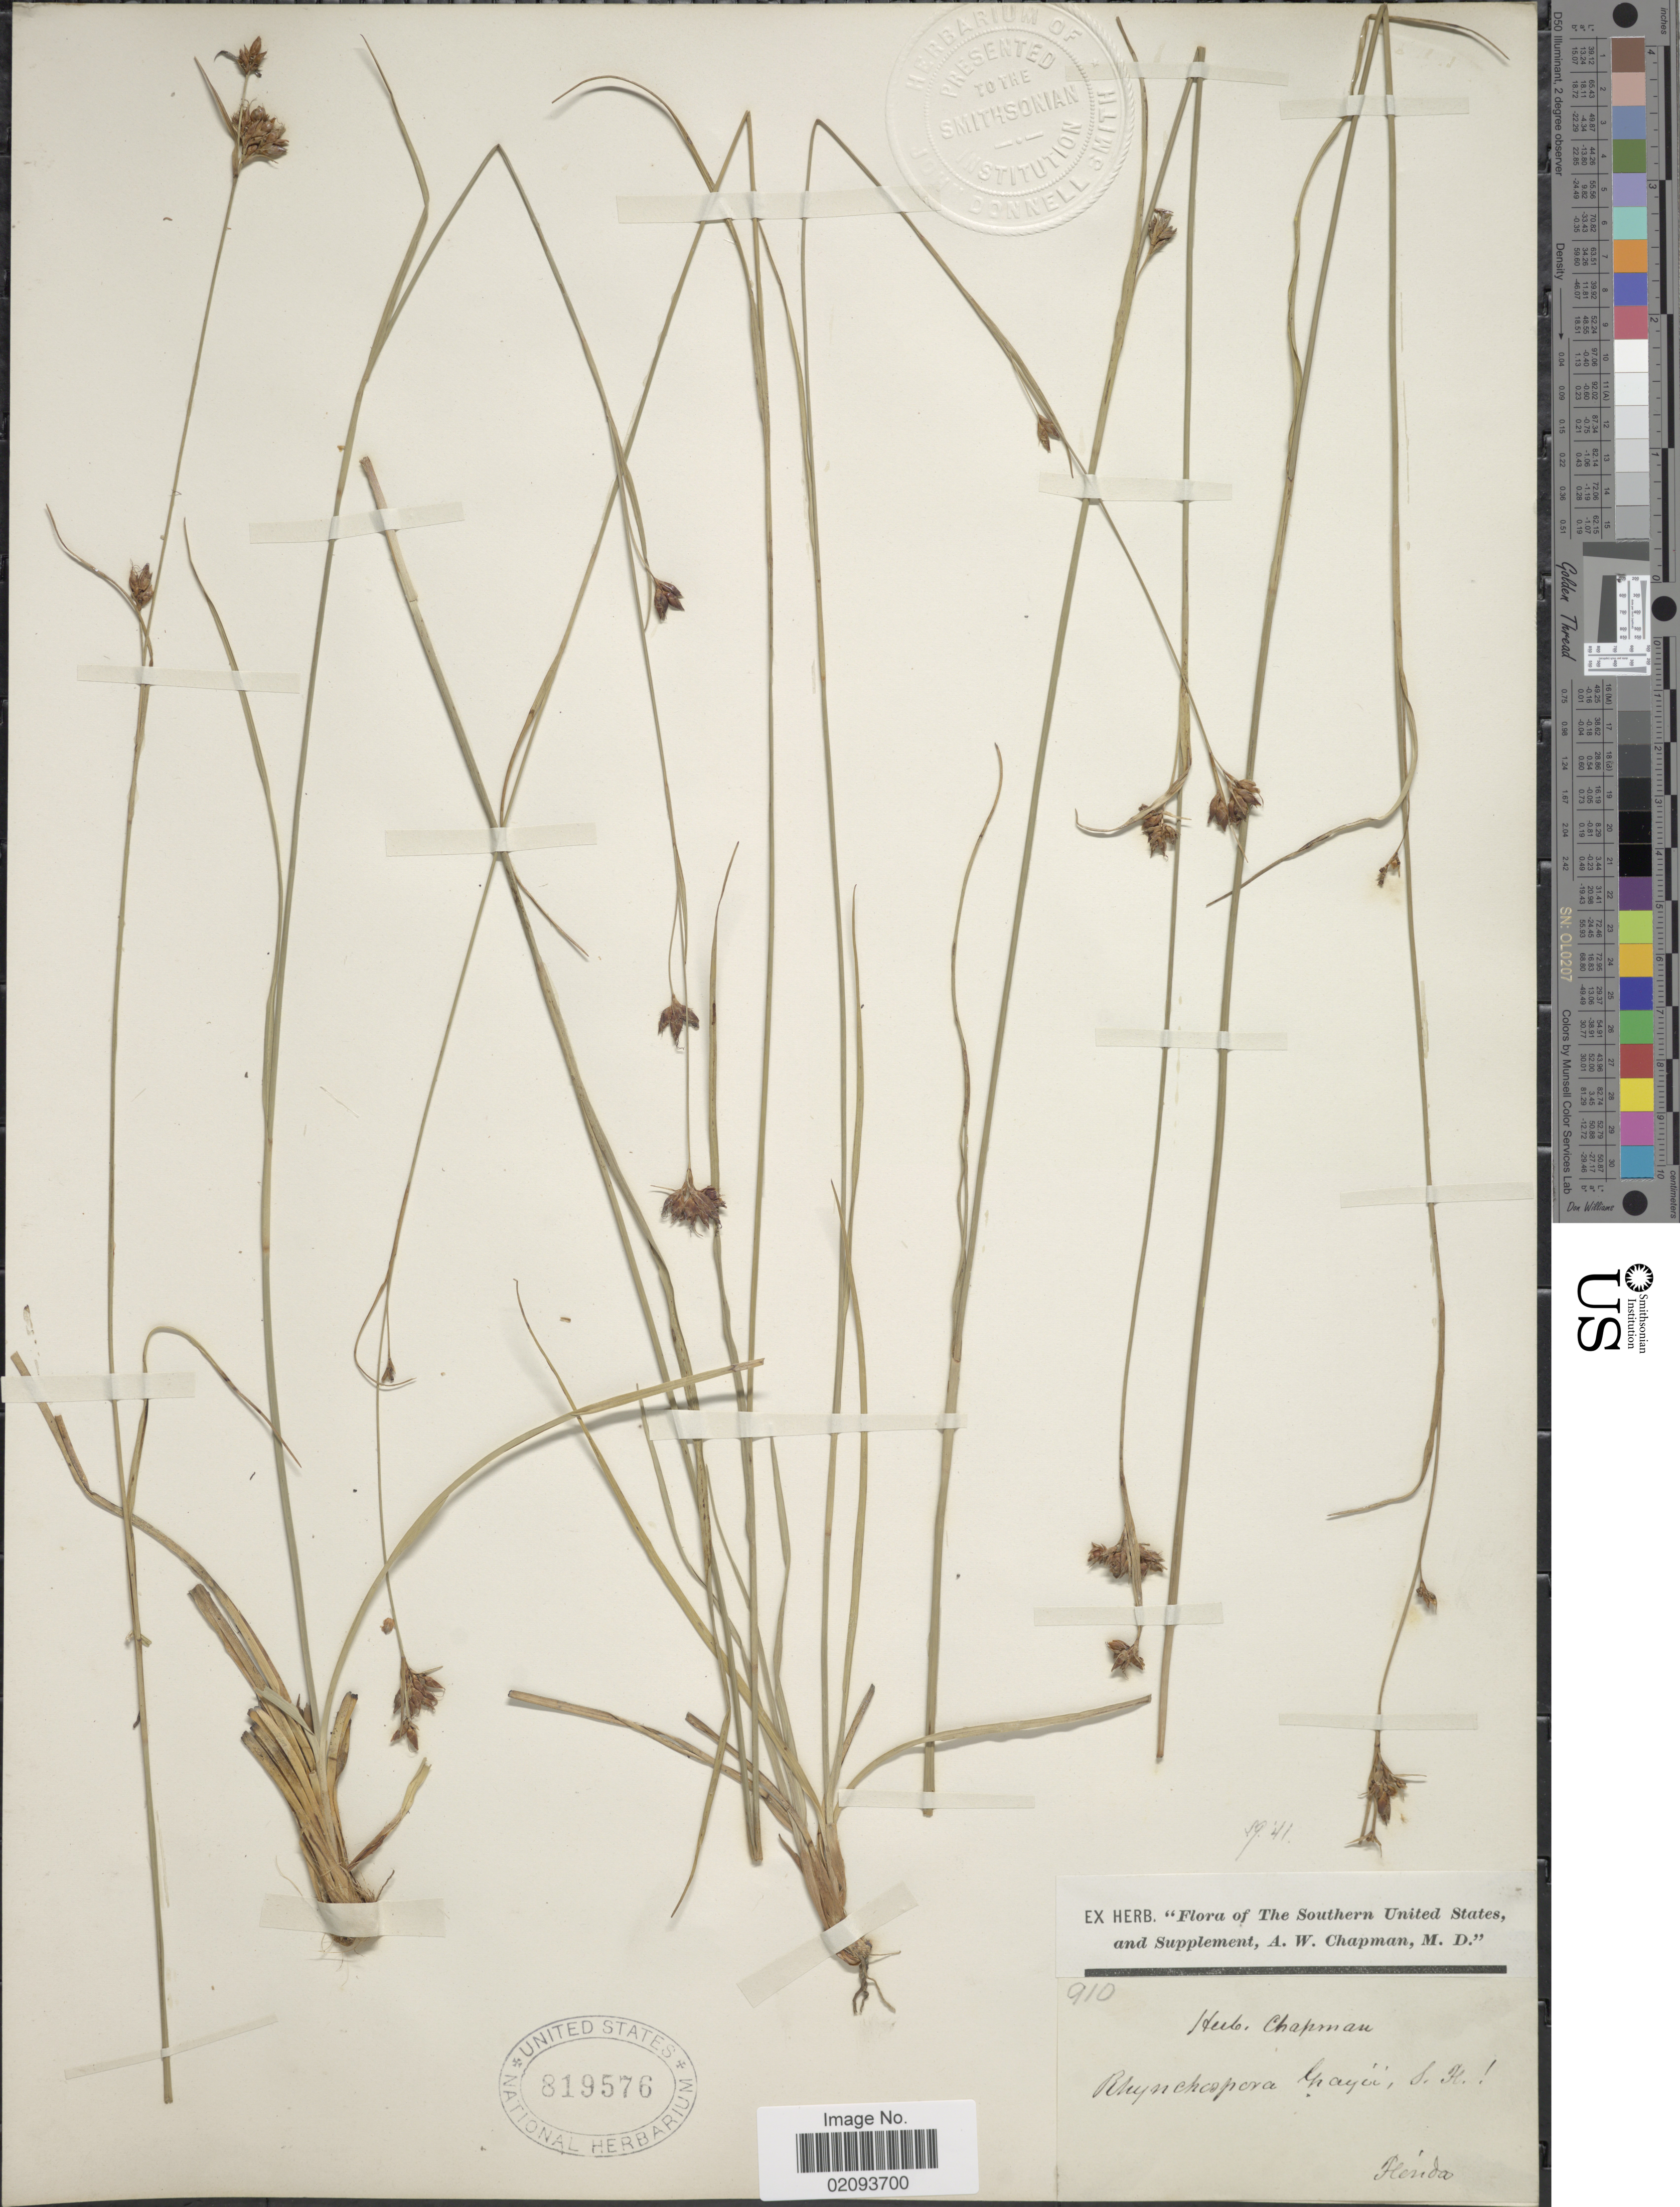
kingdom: Plantae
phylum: Tracheophyta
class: Liliopsida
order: Poales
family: Cyperaceae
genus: Rhynchospora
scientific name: Rhynchospora grayi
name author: Kunth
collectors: A. W. Chapman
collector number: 910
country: United States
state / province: Florida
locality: Southern United States, and Supplement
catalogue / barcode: US 819576